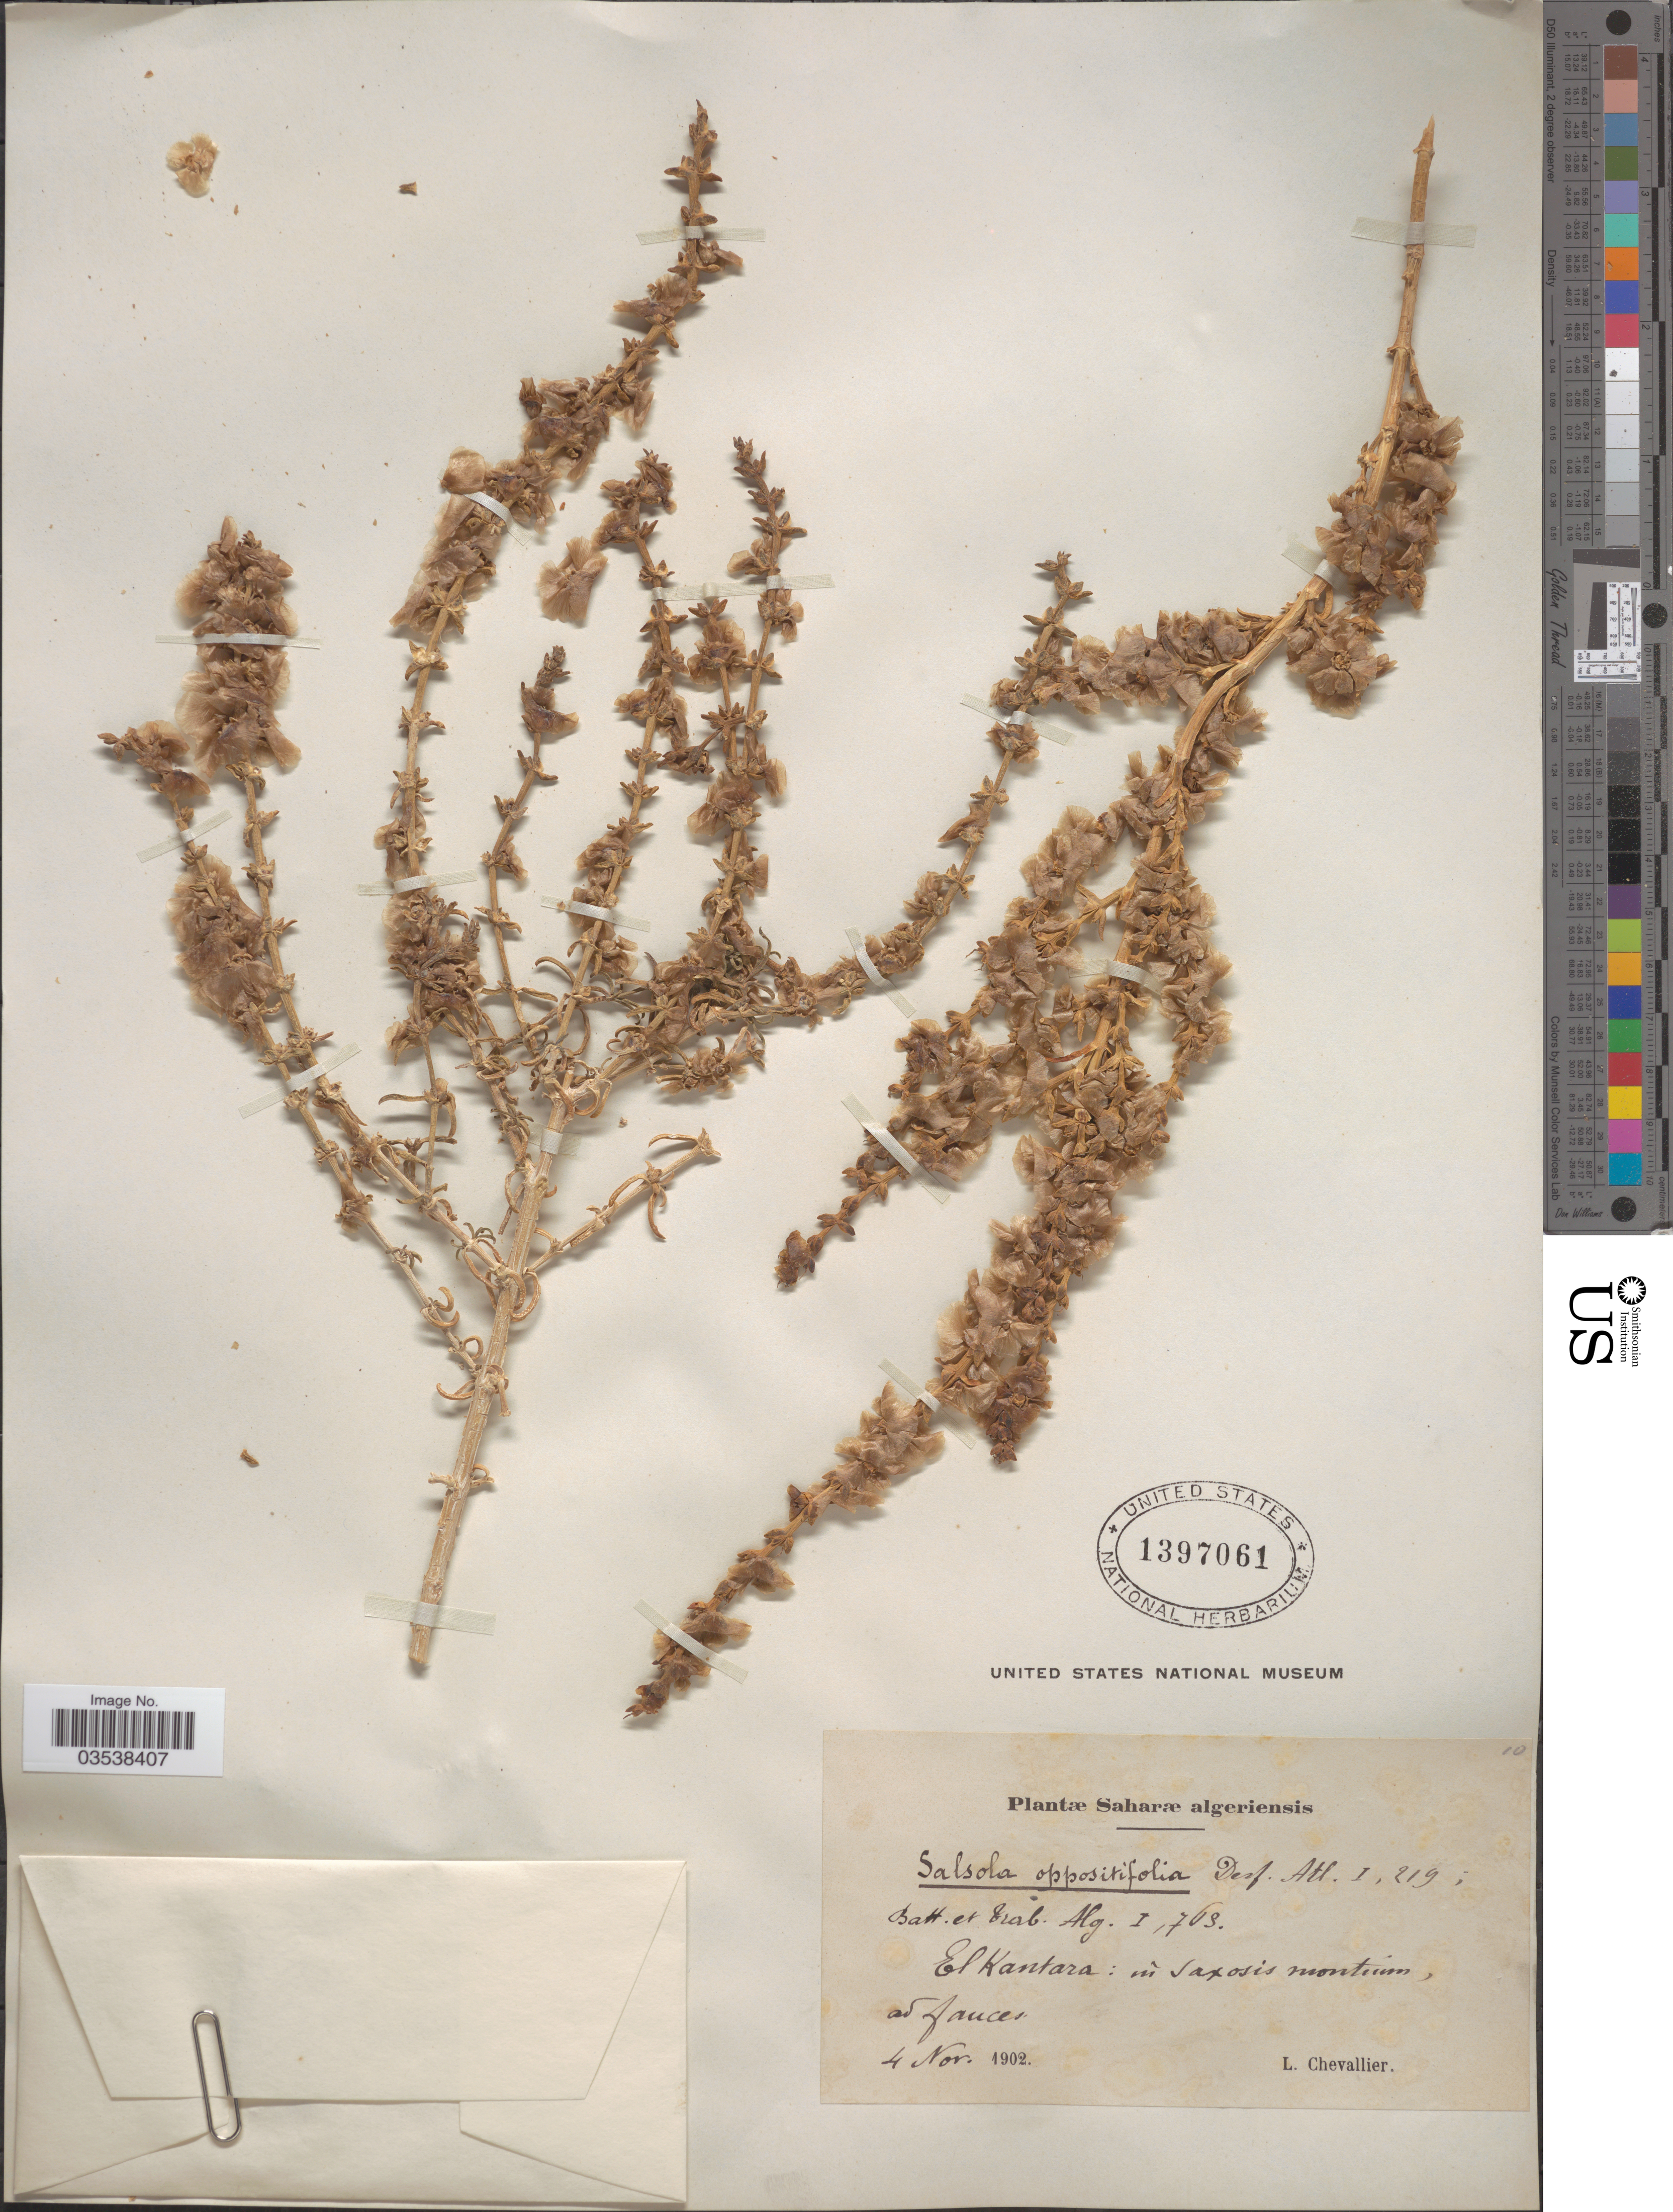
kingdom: Plantae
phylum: Tracheophyta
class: Magnoliopsida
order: Caryophyllales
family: Amaranthaceae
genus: Soda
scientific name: Soda oppositifolia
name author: (Desf.) Akhani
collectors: L. Chevallier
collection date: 1902-11-04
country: Algeria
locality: Saharæ algeriensis. El Kantara: in saxosis montium, ad fauces.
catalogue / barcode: US 1397061